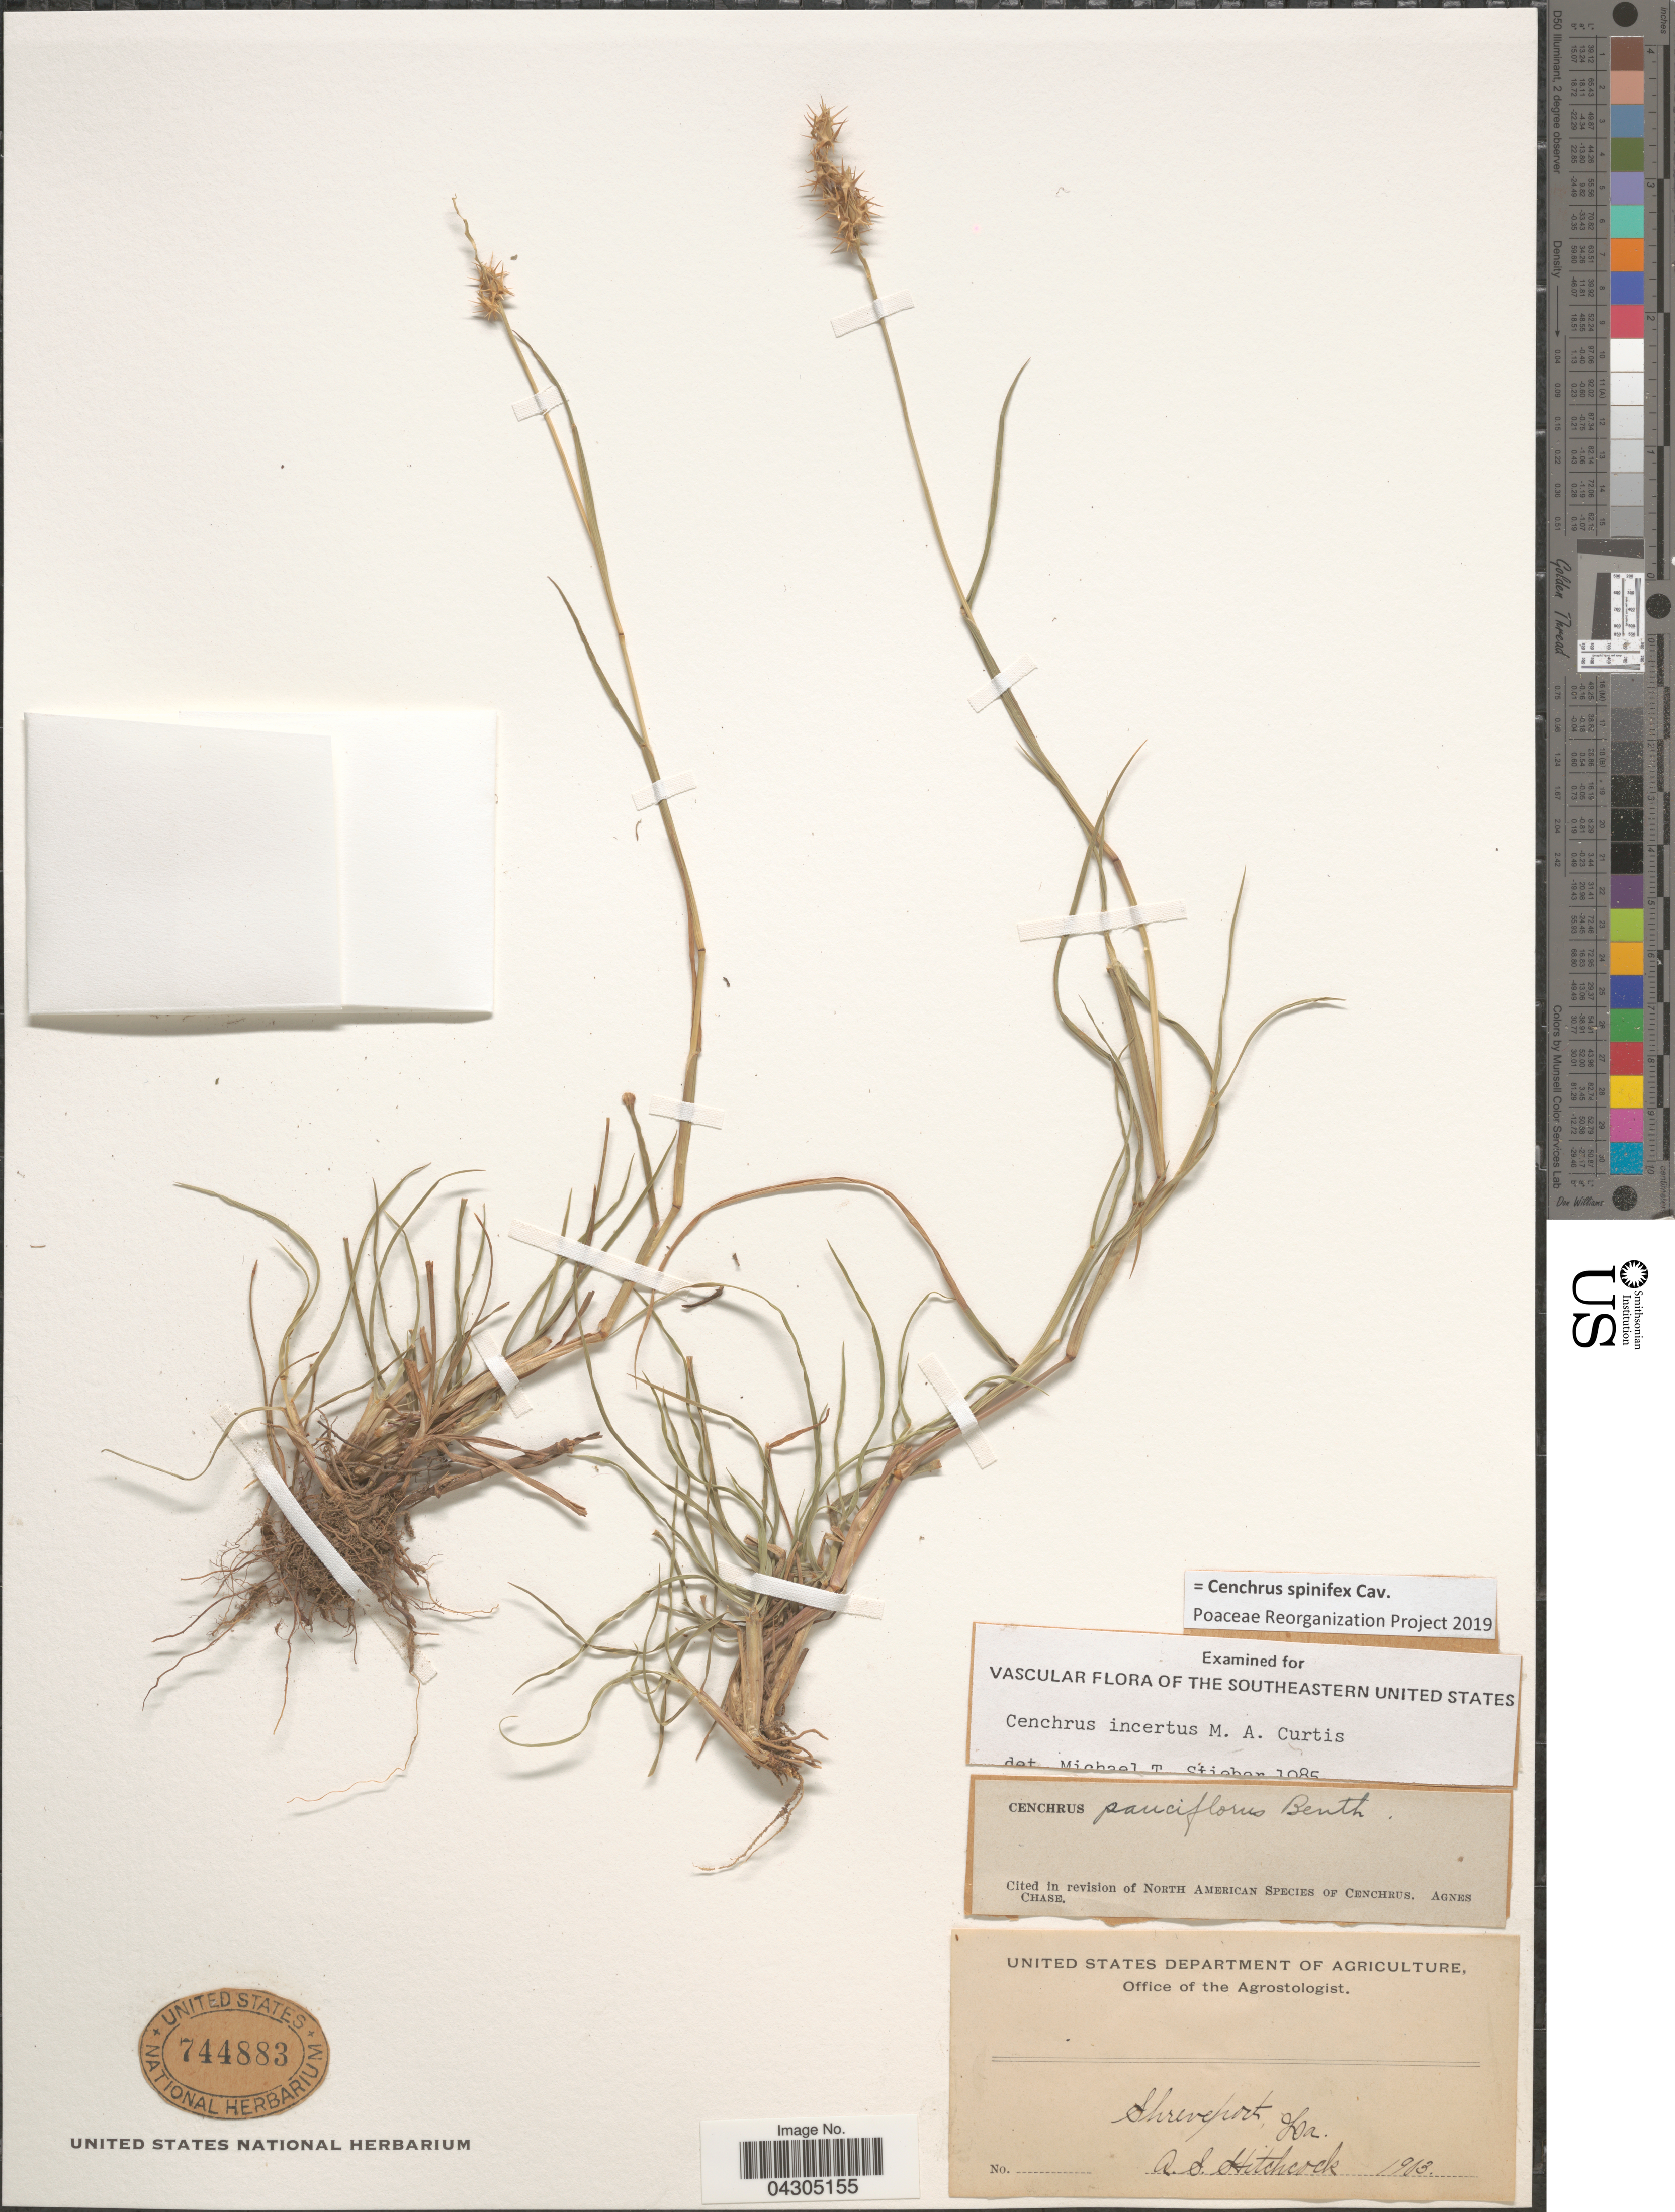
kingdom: Plantae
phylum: Tracheophyta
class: Liliopsida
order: Poales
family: Poaceae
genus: Cenchrus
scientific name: Cenchrus spinifex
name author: Cav.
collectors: A. S. Hitchcock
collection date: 1903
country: United States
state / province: Louisiana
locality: Shreveport.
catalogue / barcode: US 744883